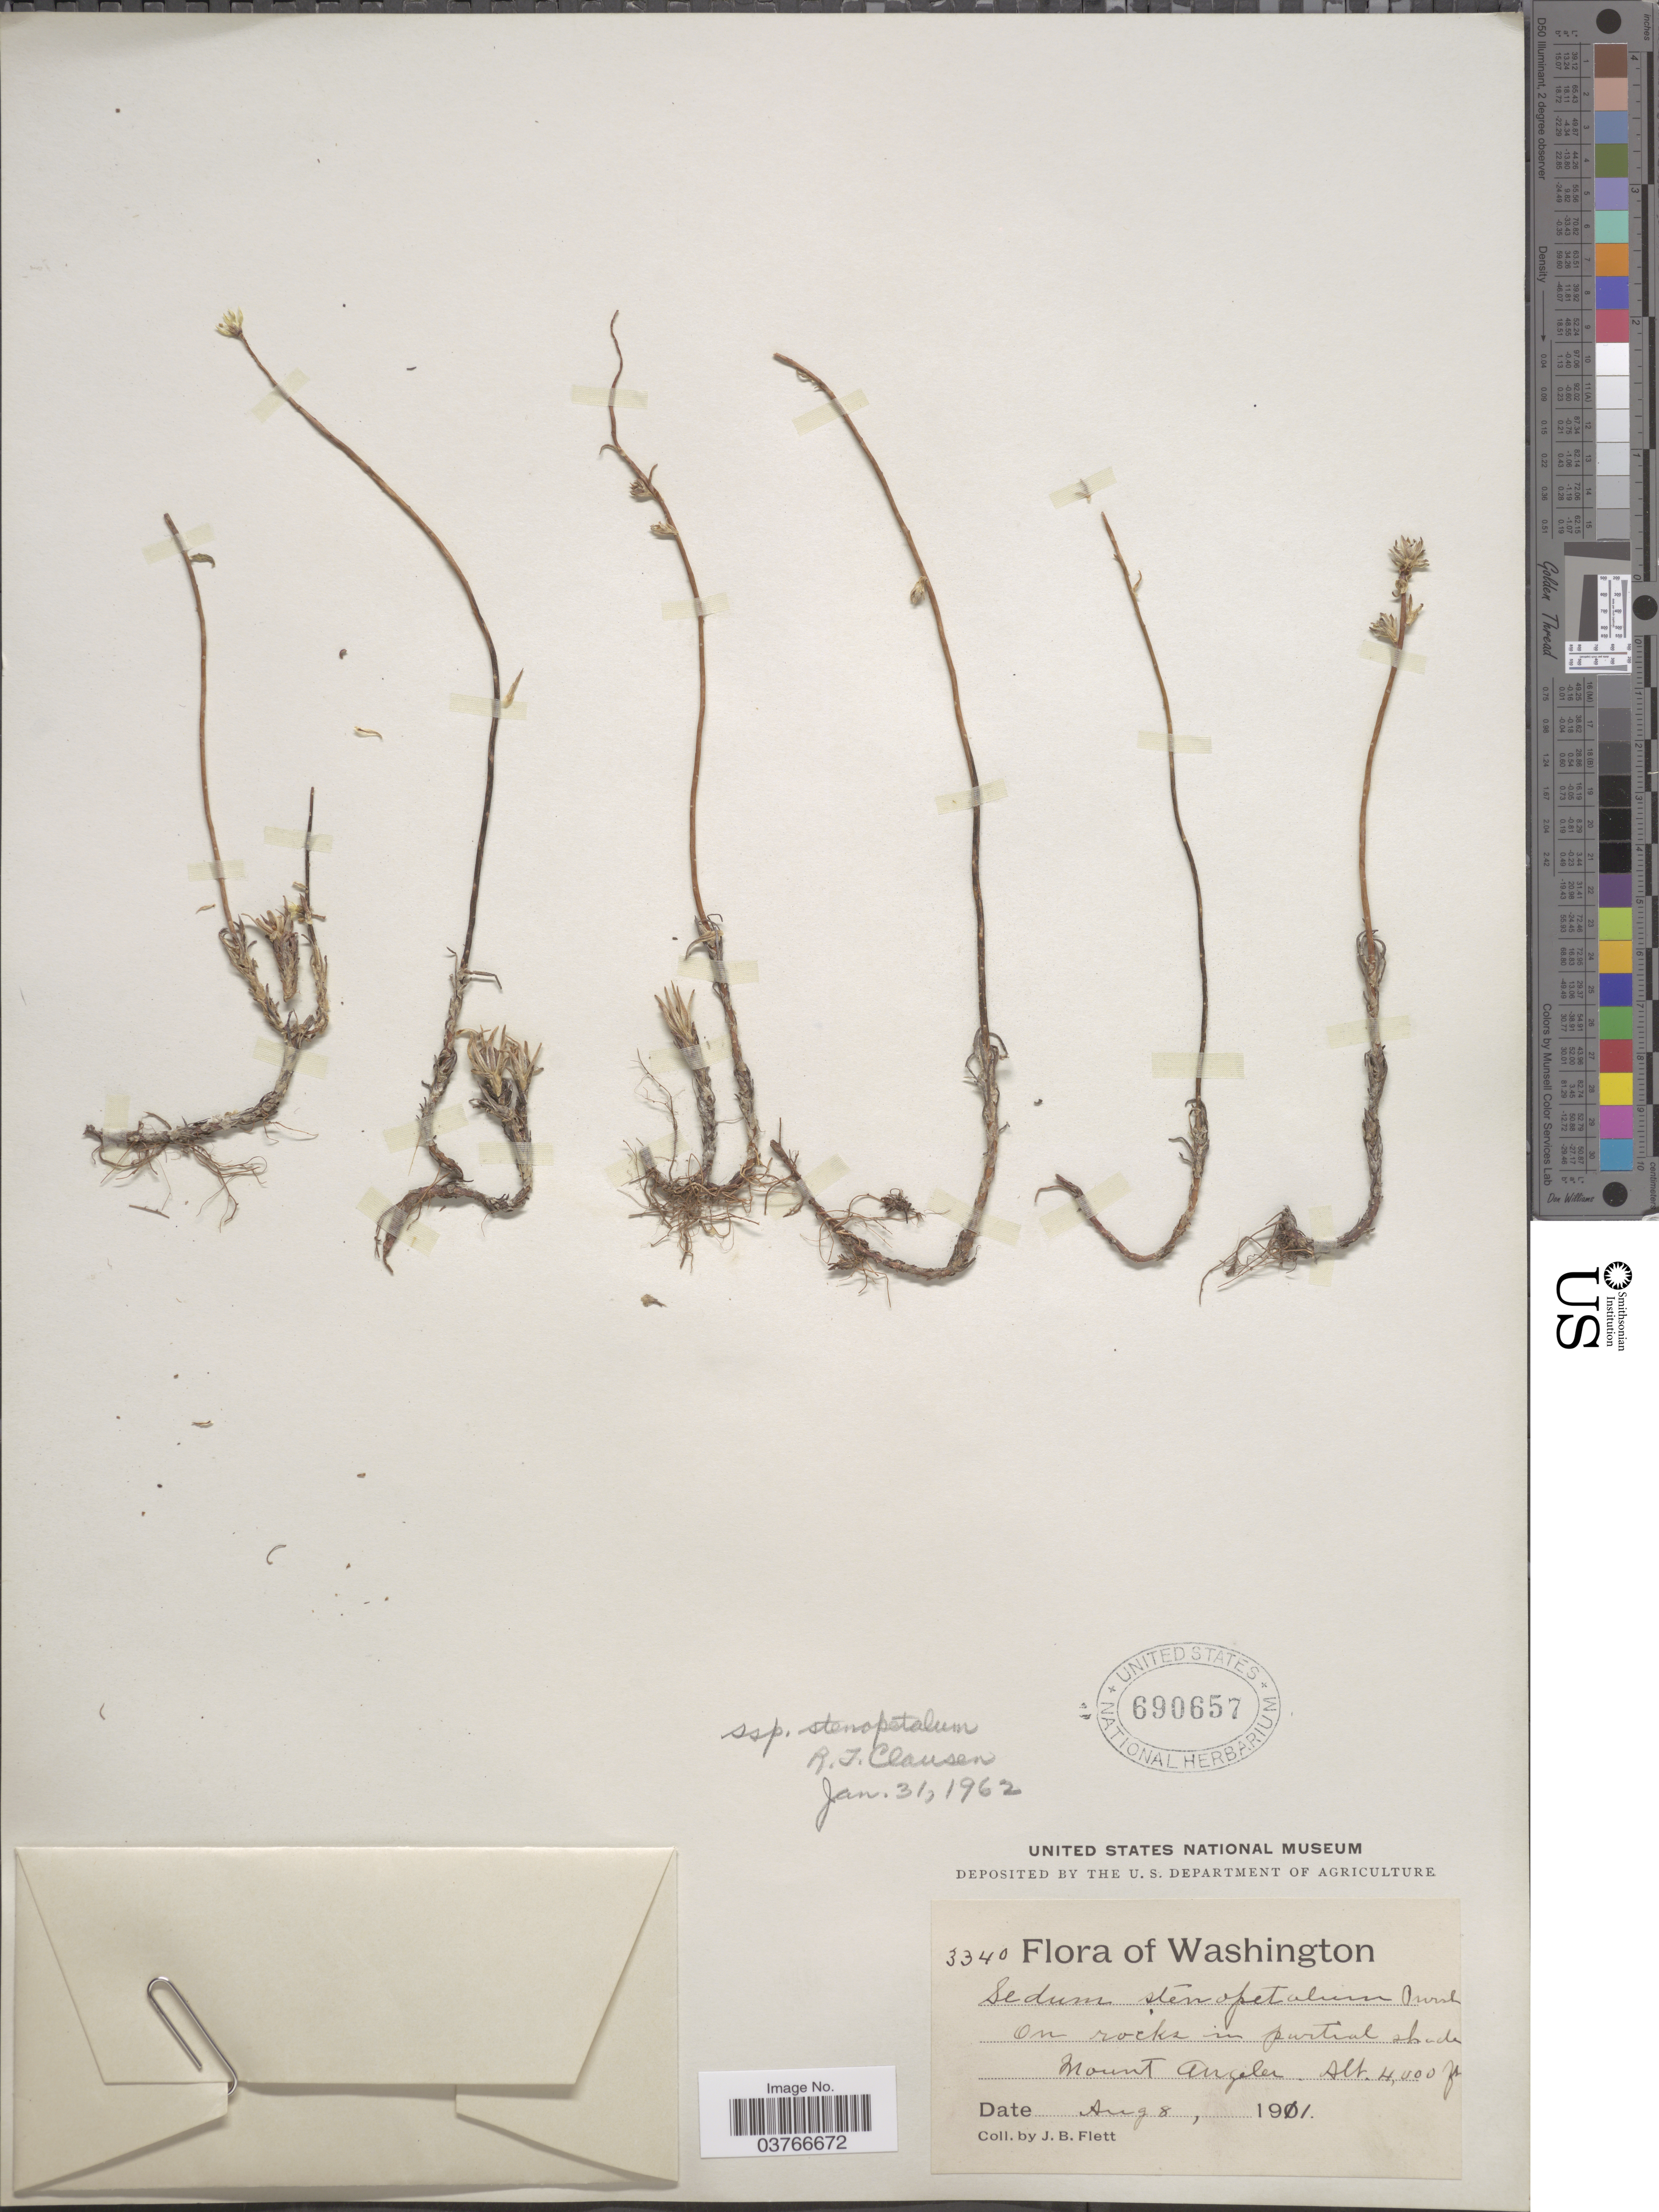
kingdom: Plantae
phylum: Tracheophyta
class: Magnoliopsida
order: Saxifragales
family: Crassulaceae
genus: Sedum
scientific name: Sedum stenopetalum var. stenopetalum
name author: Pursh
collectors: J. Flett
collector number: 3340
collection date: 1911-08-08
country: United States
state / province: Washington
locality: Mount Angeles.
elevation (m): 1219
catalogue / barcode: US 690657